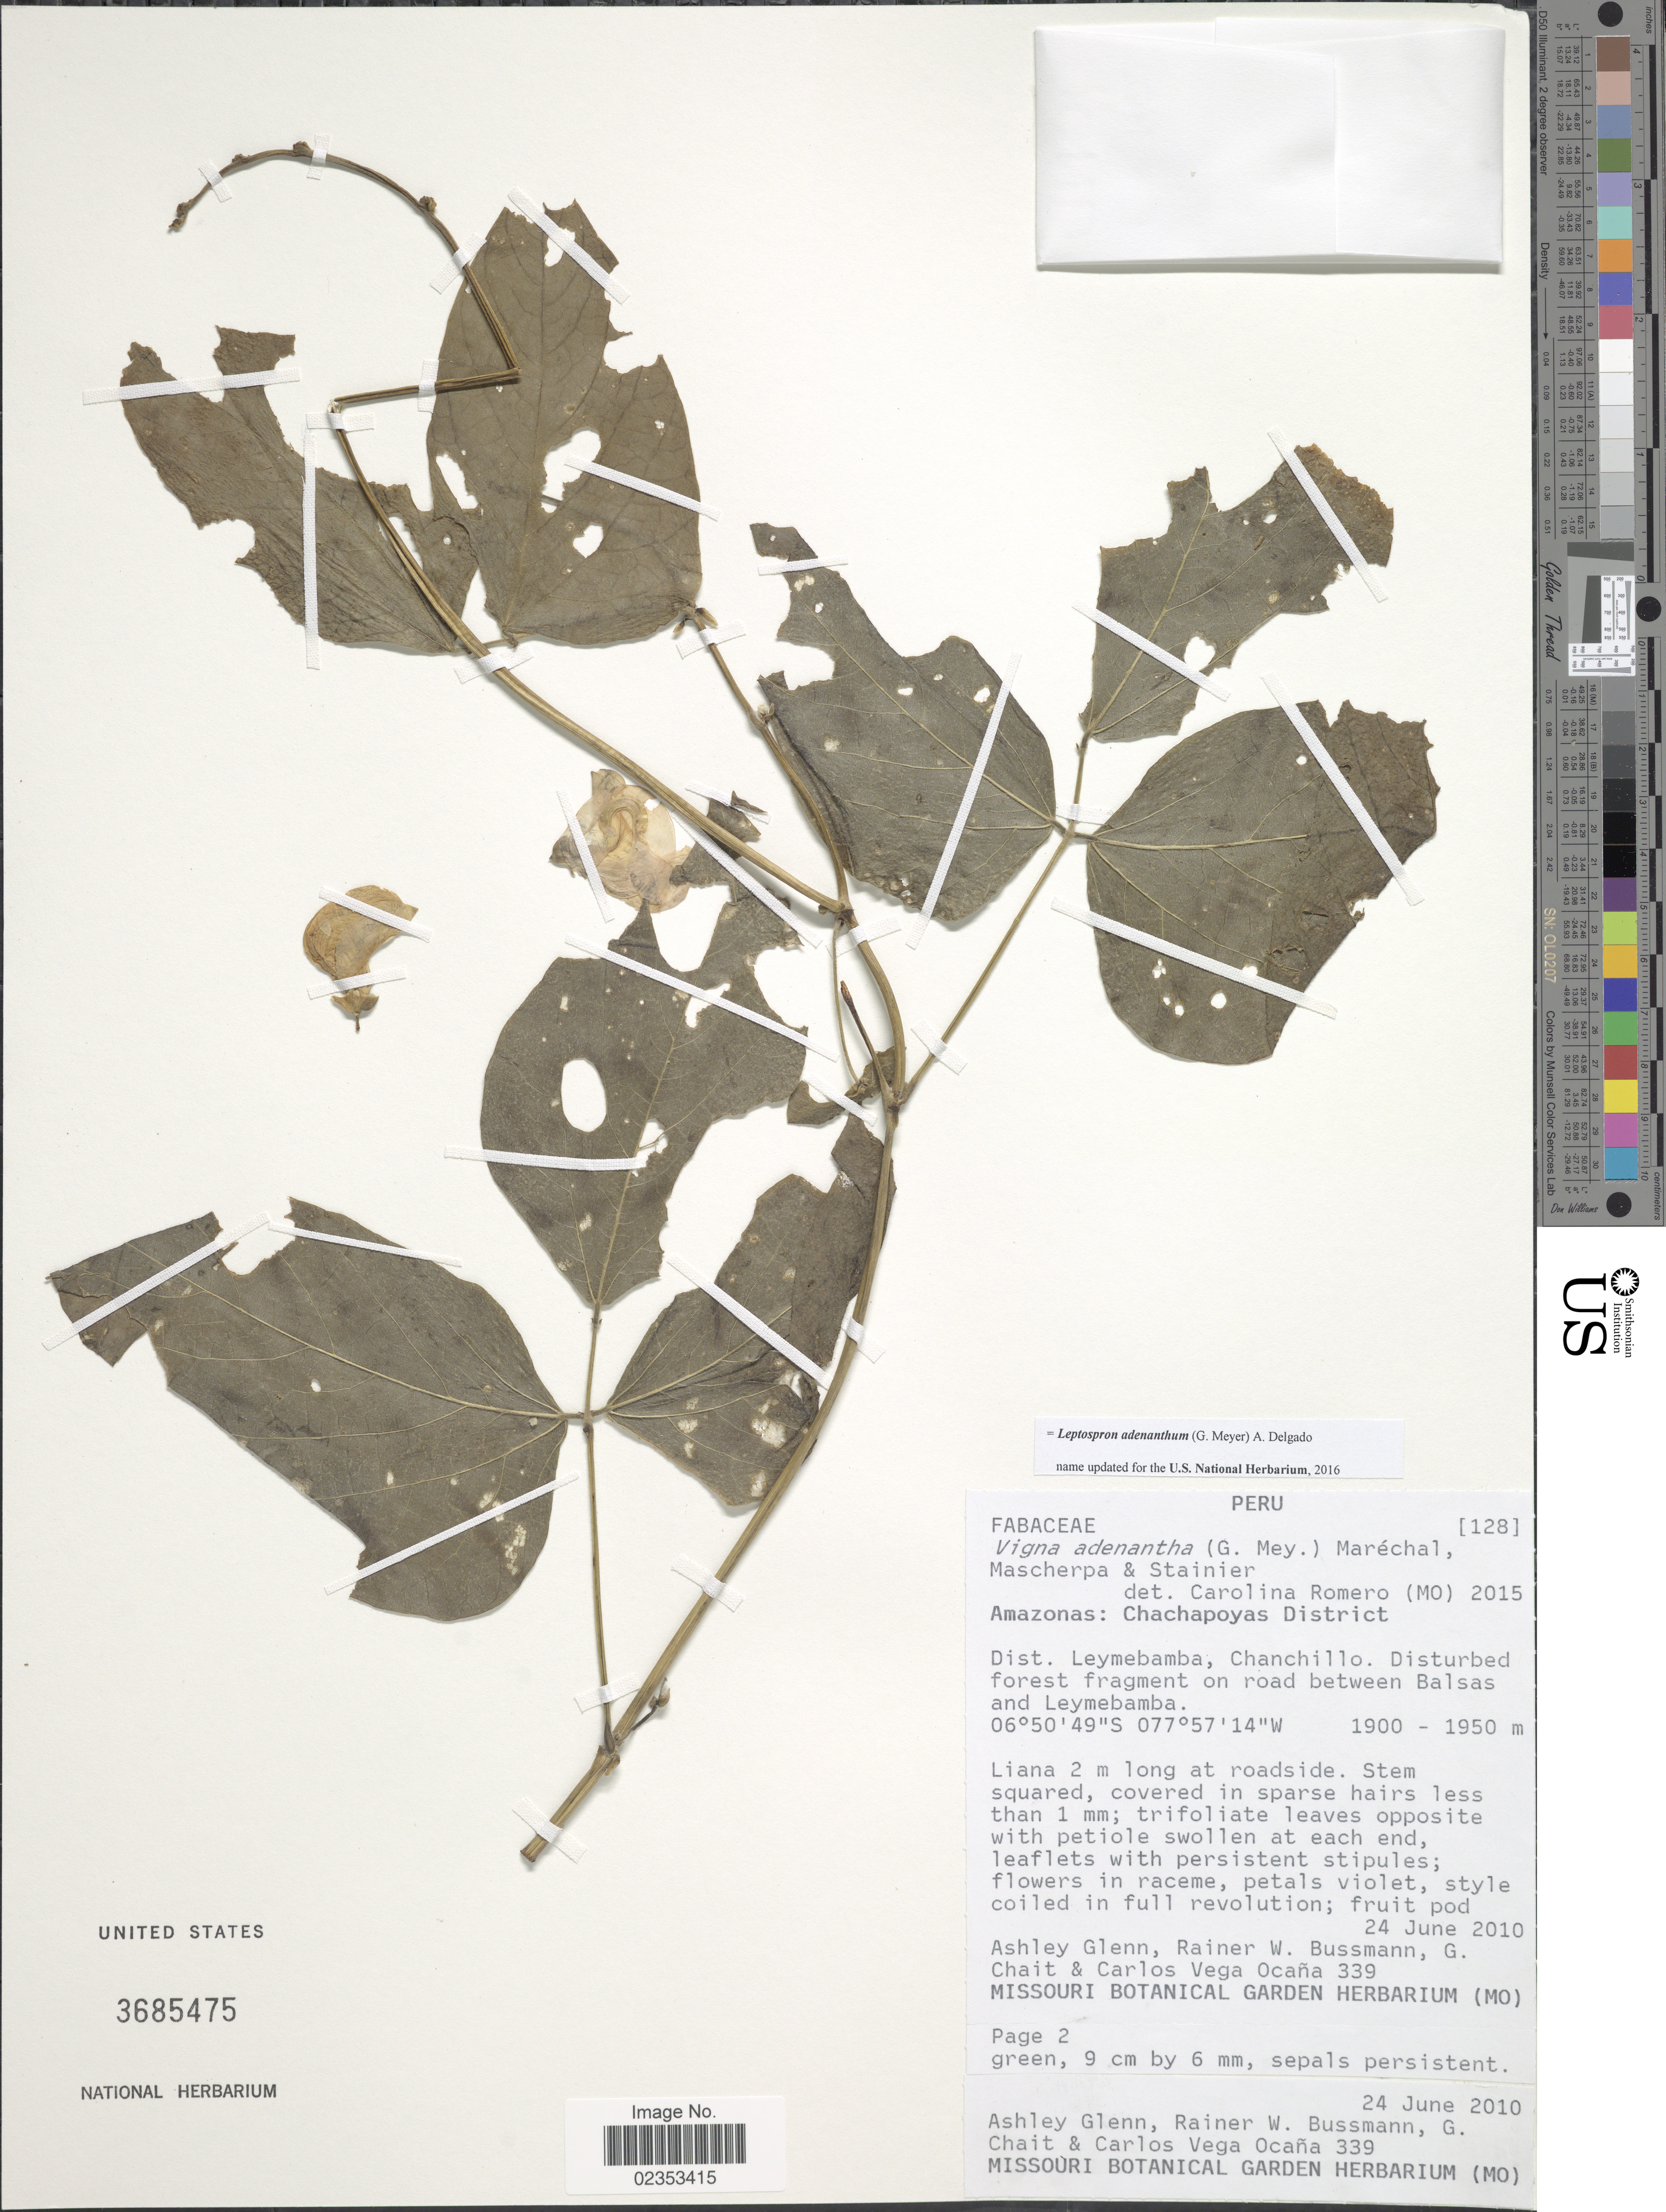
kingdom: Plantae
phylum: Tracheophyta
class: Magnoliopsida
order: Fabales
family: Fabaceae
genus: Leptospron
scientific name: Leptospron adenanthum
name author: (G. Mey.) A. Delgado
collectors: A. Glenn, R. W. Bussmann, G. Chait & C. Vega Ocaña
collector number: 339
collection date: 2010-06-24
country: Peru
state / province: Amazonas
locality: Chachapoyas District, Dist. Leymebamba, Chanchillo, disturbed forest fragment on road between Balsas and Leymebamba.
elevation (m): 1900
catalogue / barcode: US 3685475